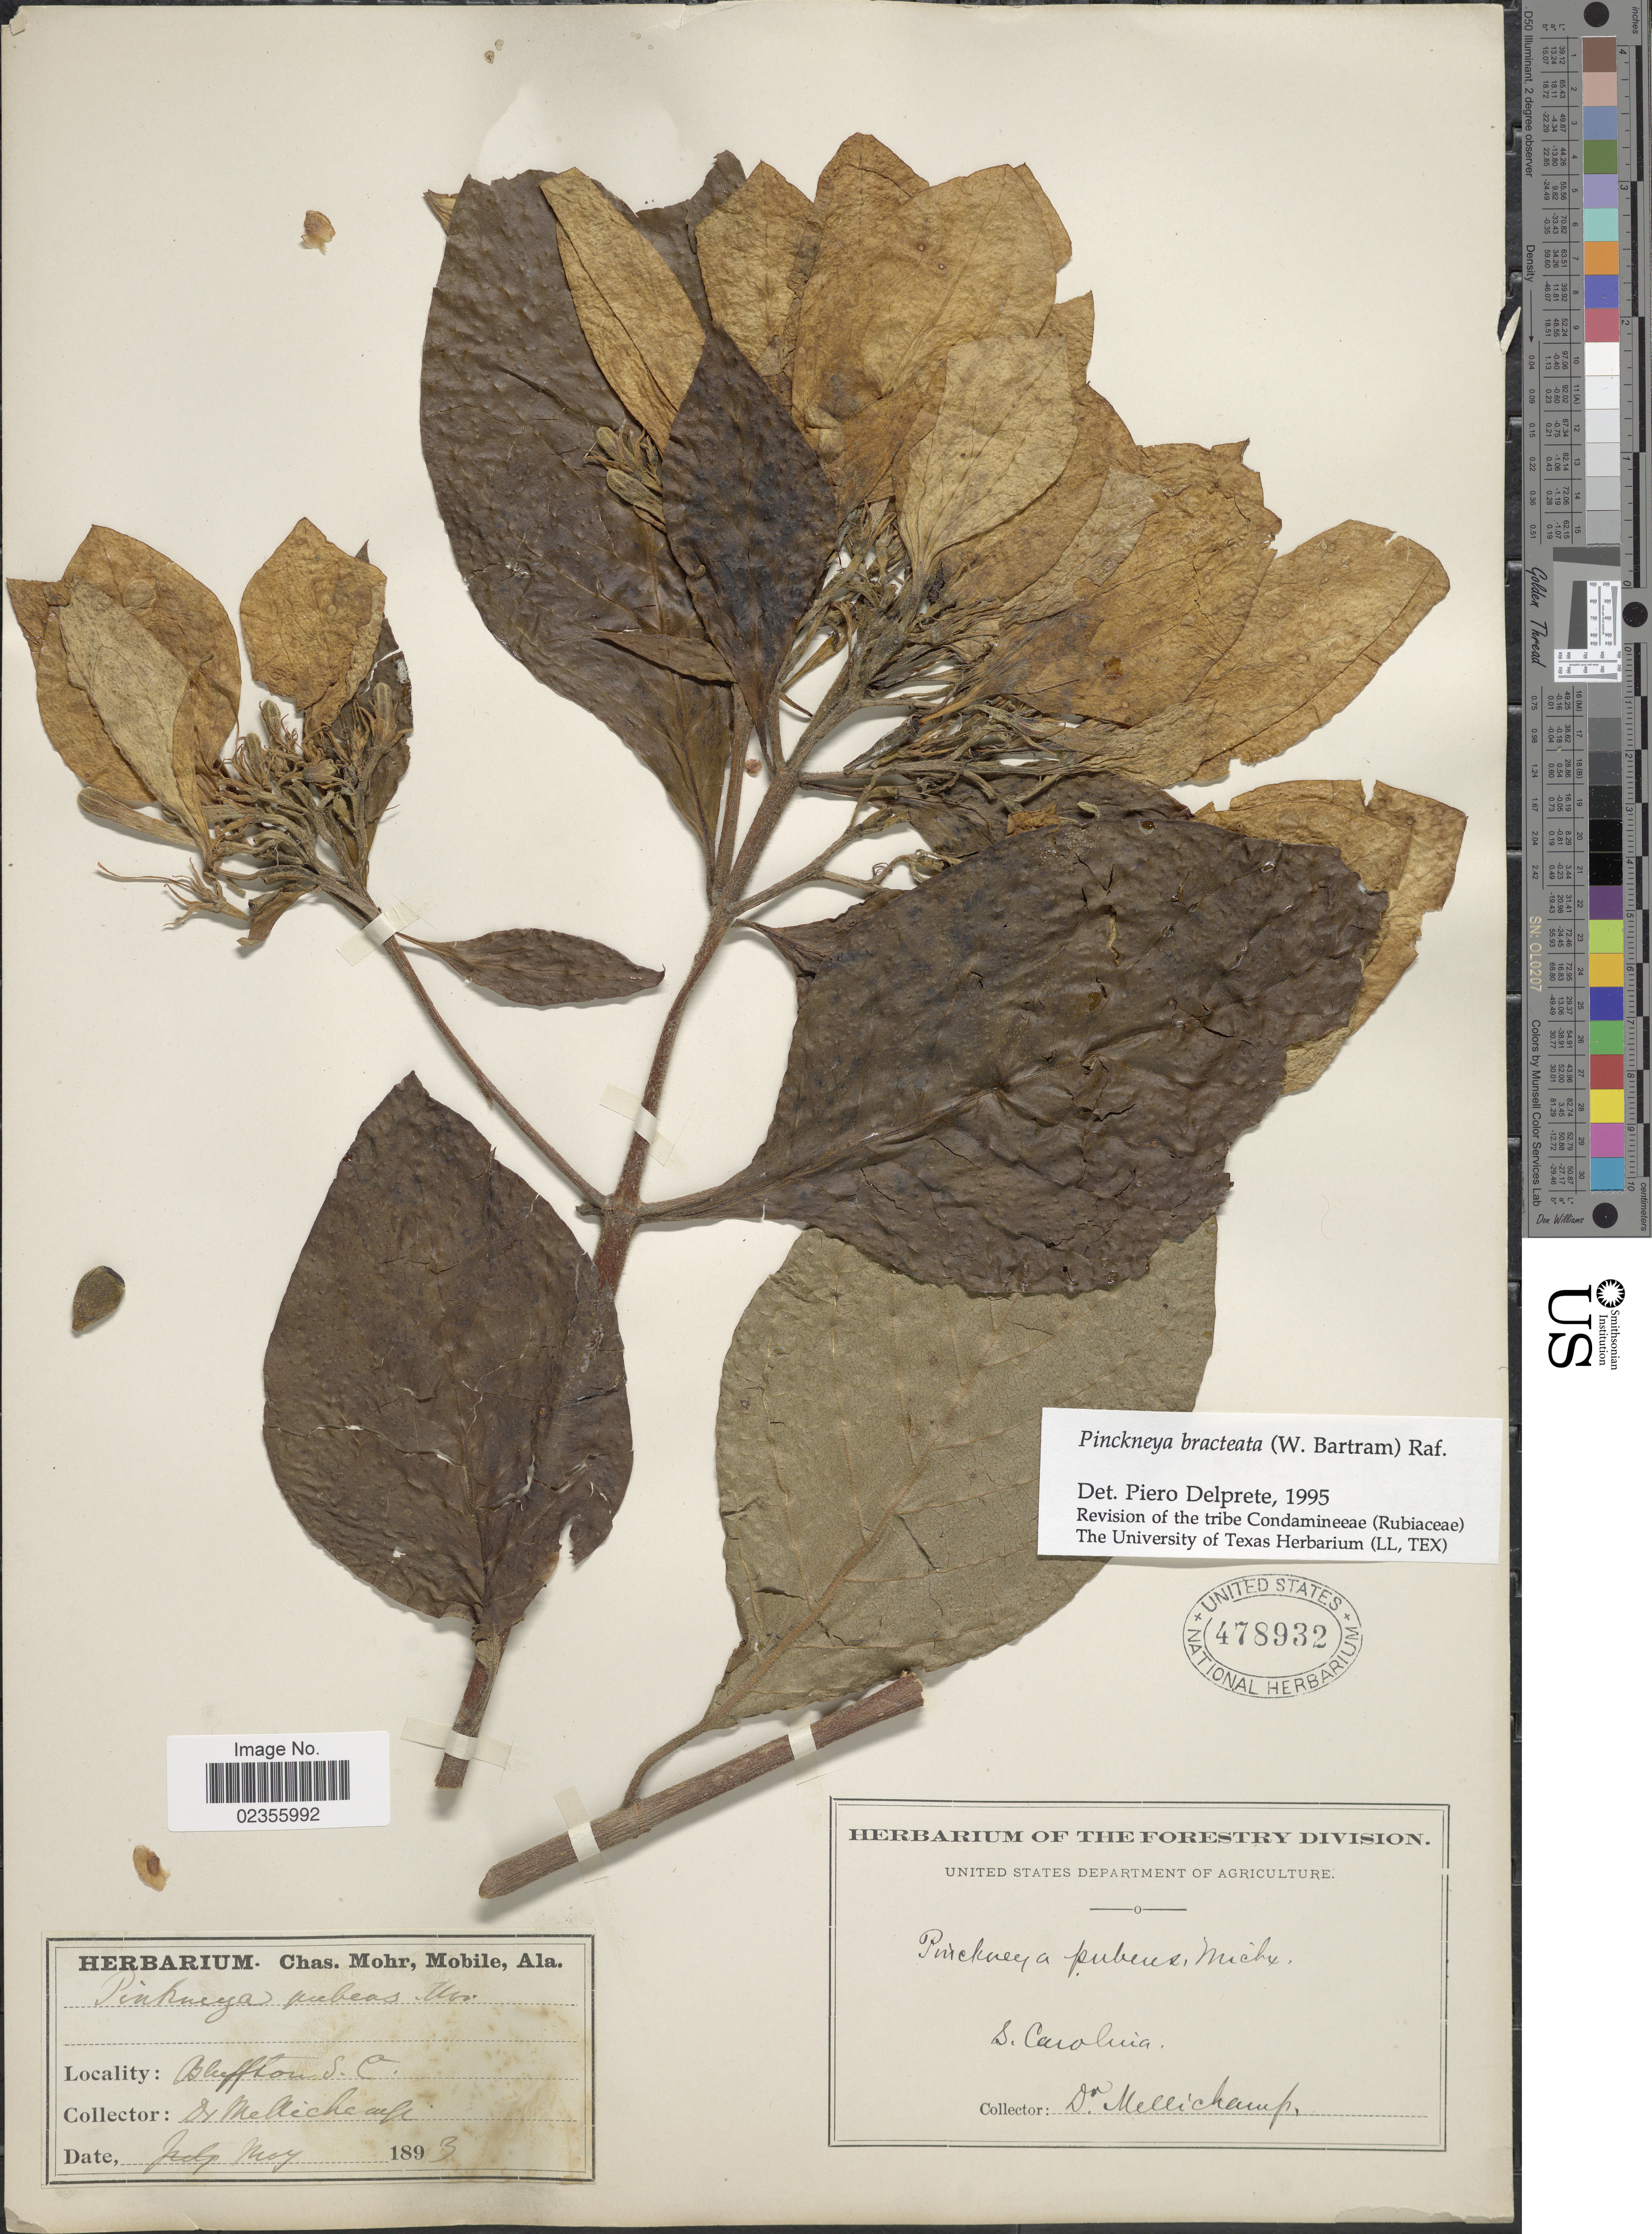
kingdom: Plantae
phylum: Tracheophyta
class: Magnoliopsida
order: Gentianales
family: Rubiaceae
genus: Pinckneya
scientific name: Pinckneya pubens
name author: Michx.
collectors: -. Mellichamp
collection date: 1893-05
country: United States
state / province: South Carolina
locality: Bluffton, S.C.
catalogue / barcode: US 478932